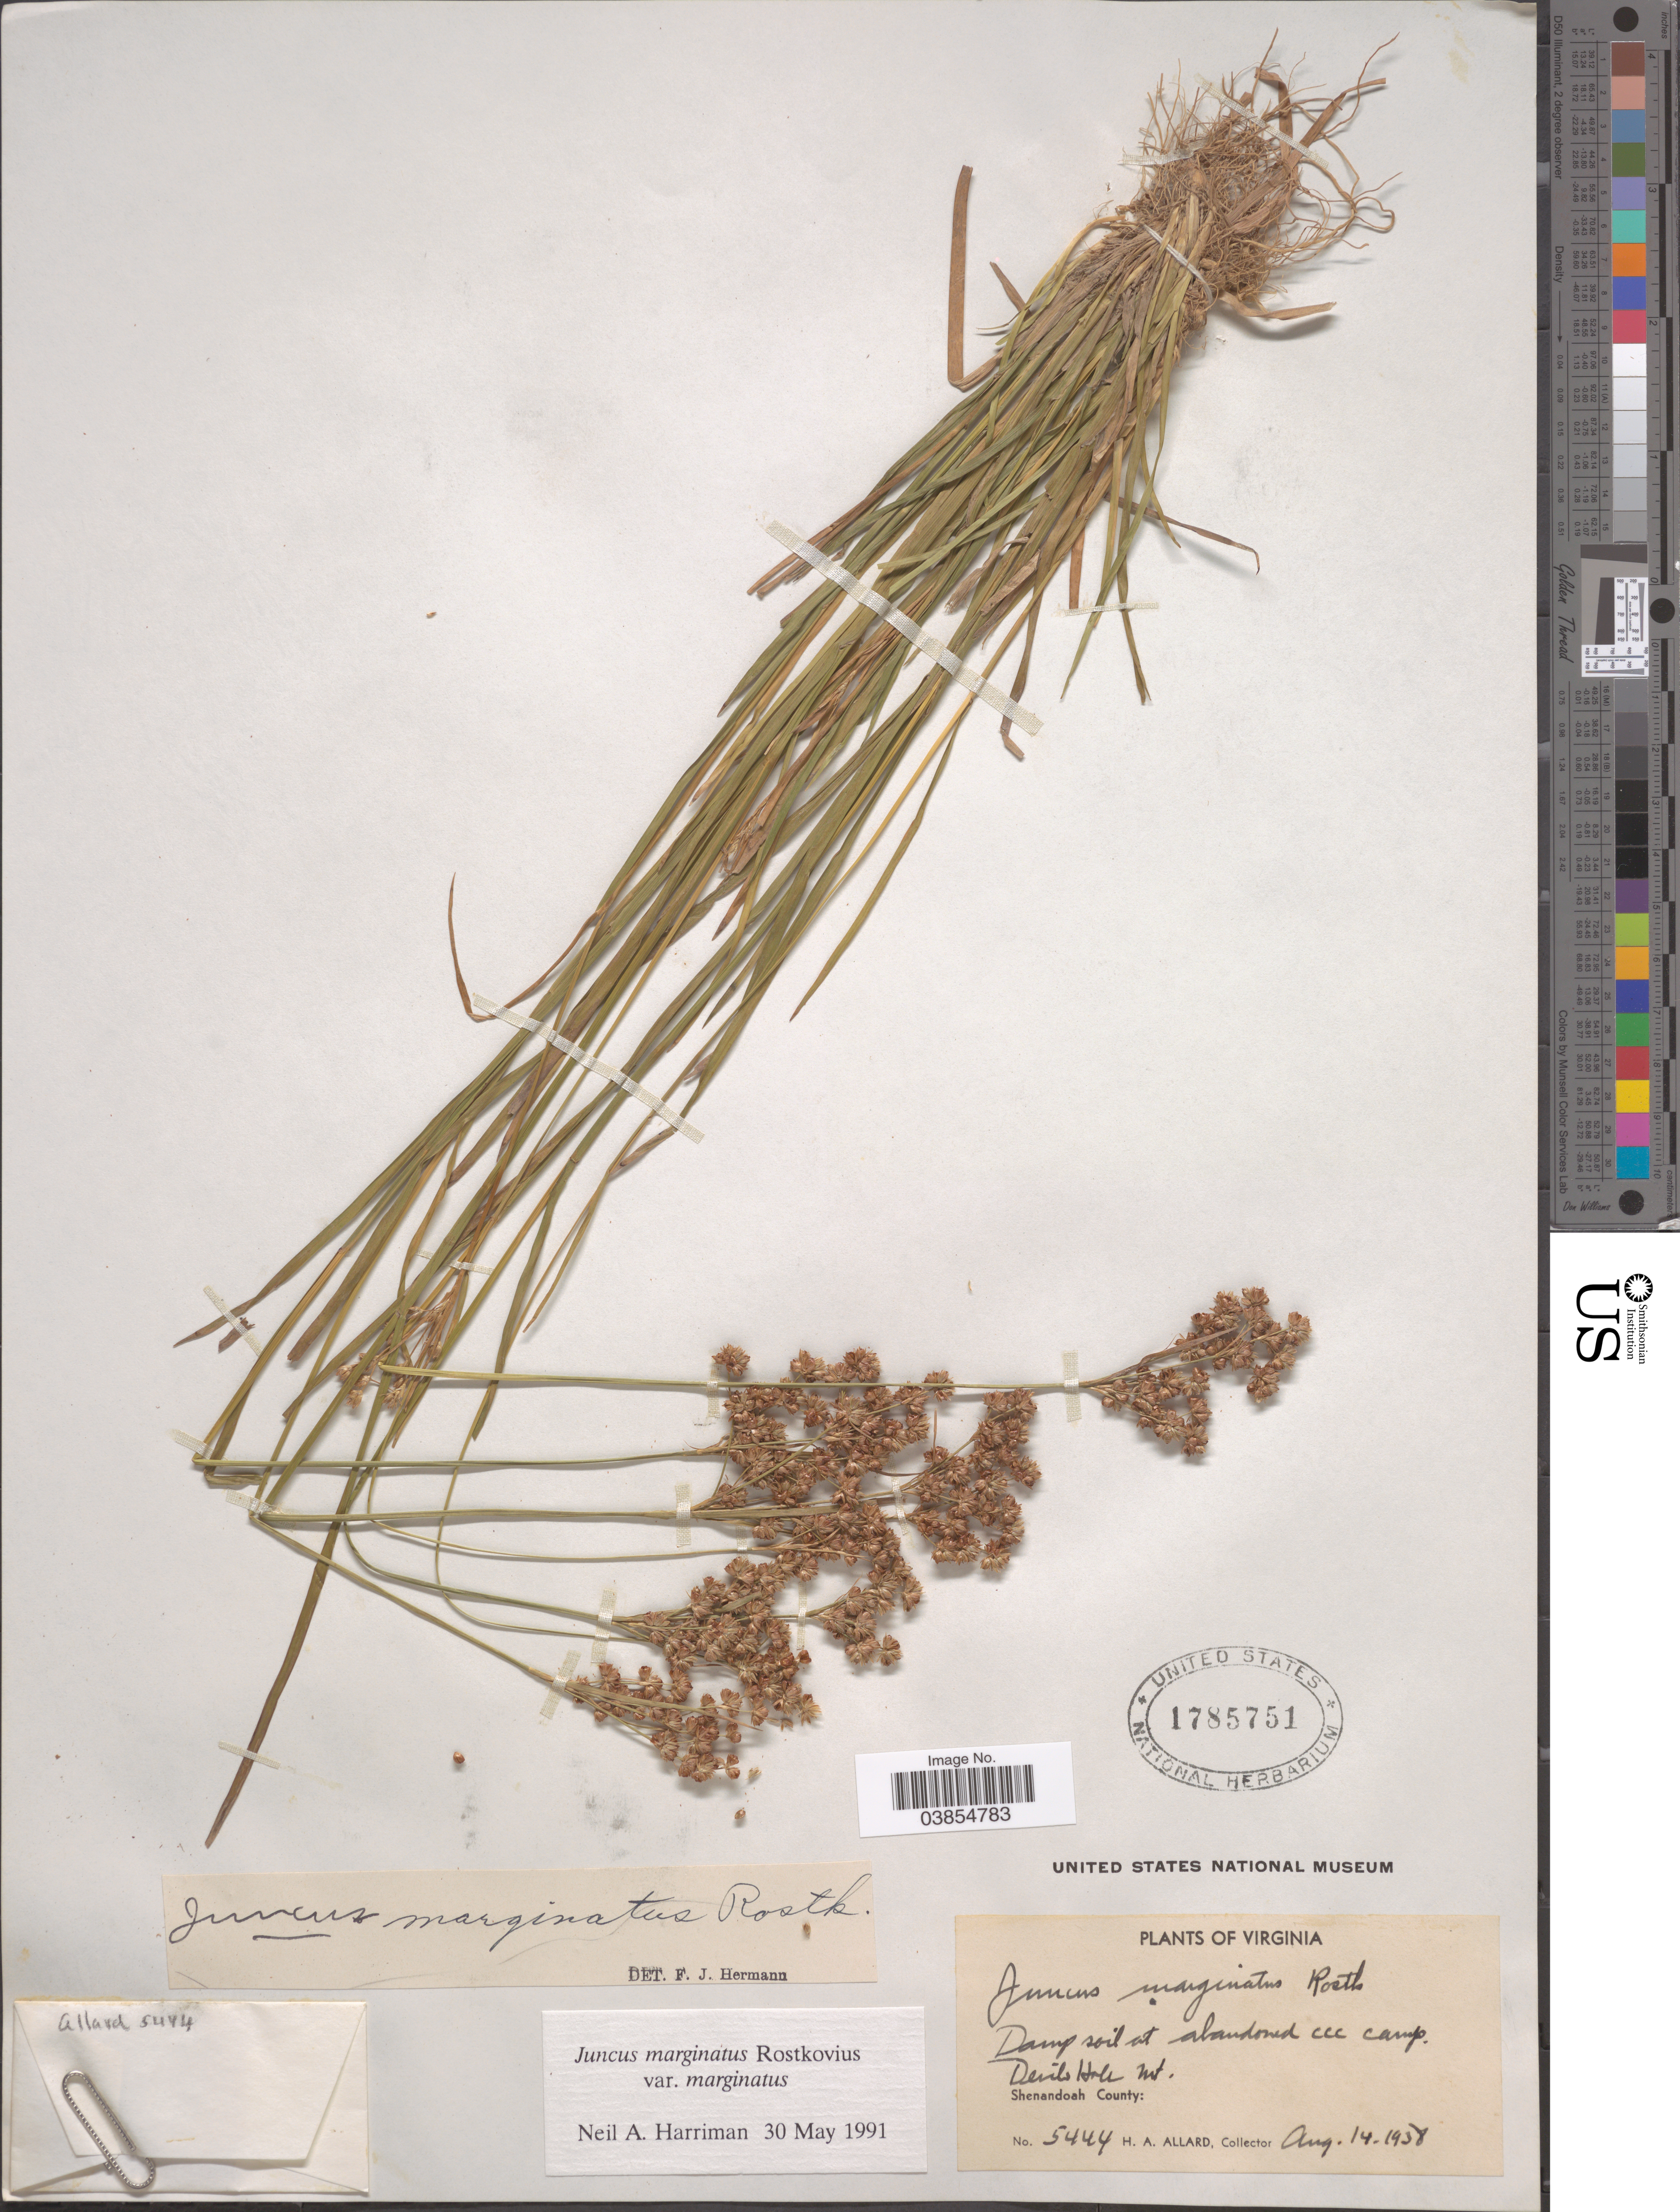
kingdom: Plantae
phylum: Tracheophyta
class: Liliopsida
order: Poales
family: Juncaceae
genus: Juncus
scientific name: Juncus marginatus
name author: Rostk.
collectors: H. A. Allard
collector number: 5444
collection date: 1938-08-14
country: United States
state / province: Virginia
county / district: Shenandoah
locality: Damp soil at abandoned CCC Camp. Devils Hole Mt. Shenandoah County.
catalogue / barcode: US 1785751